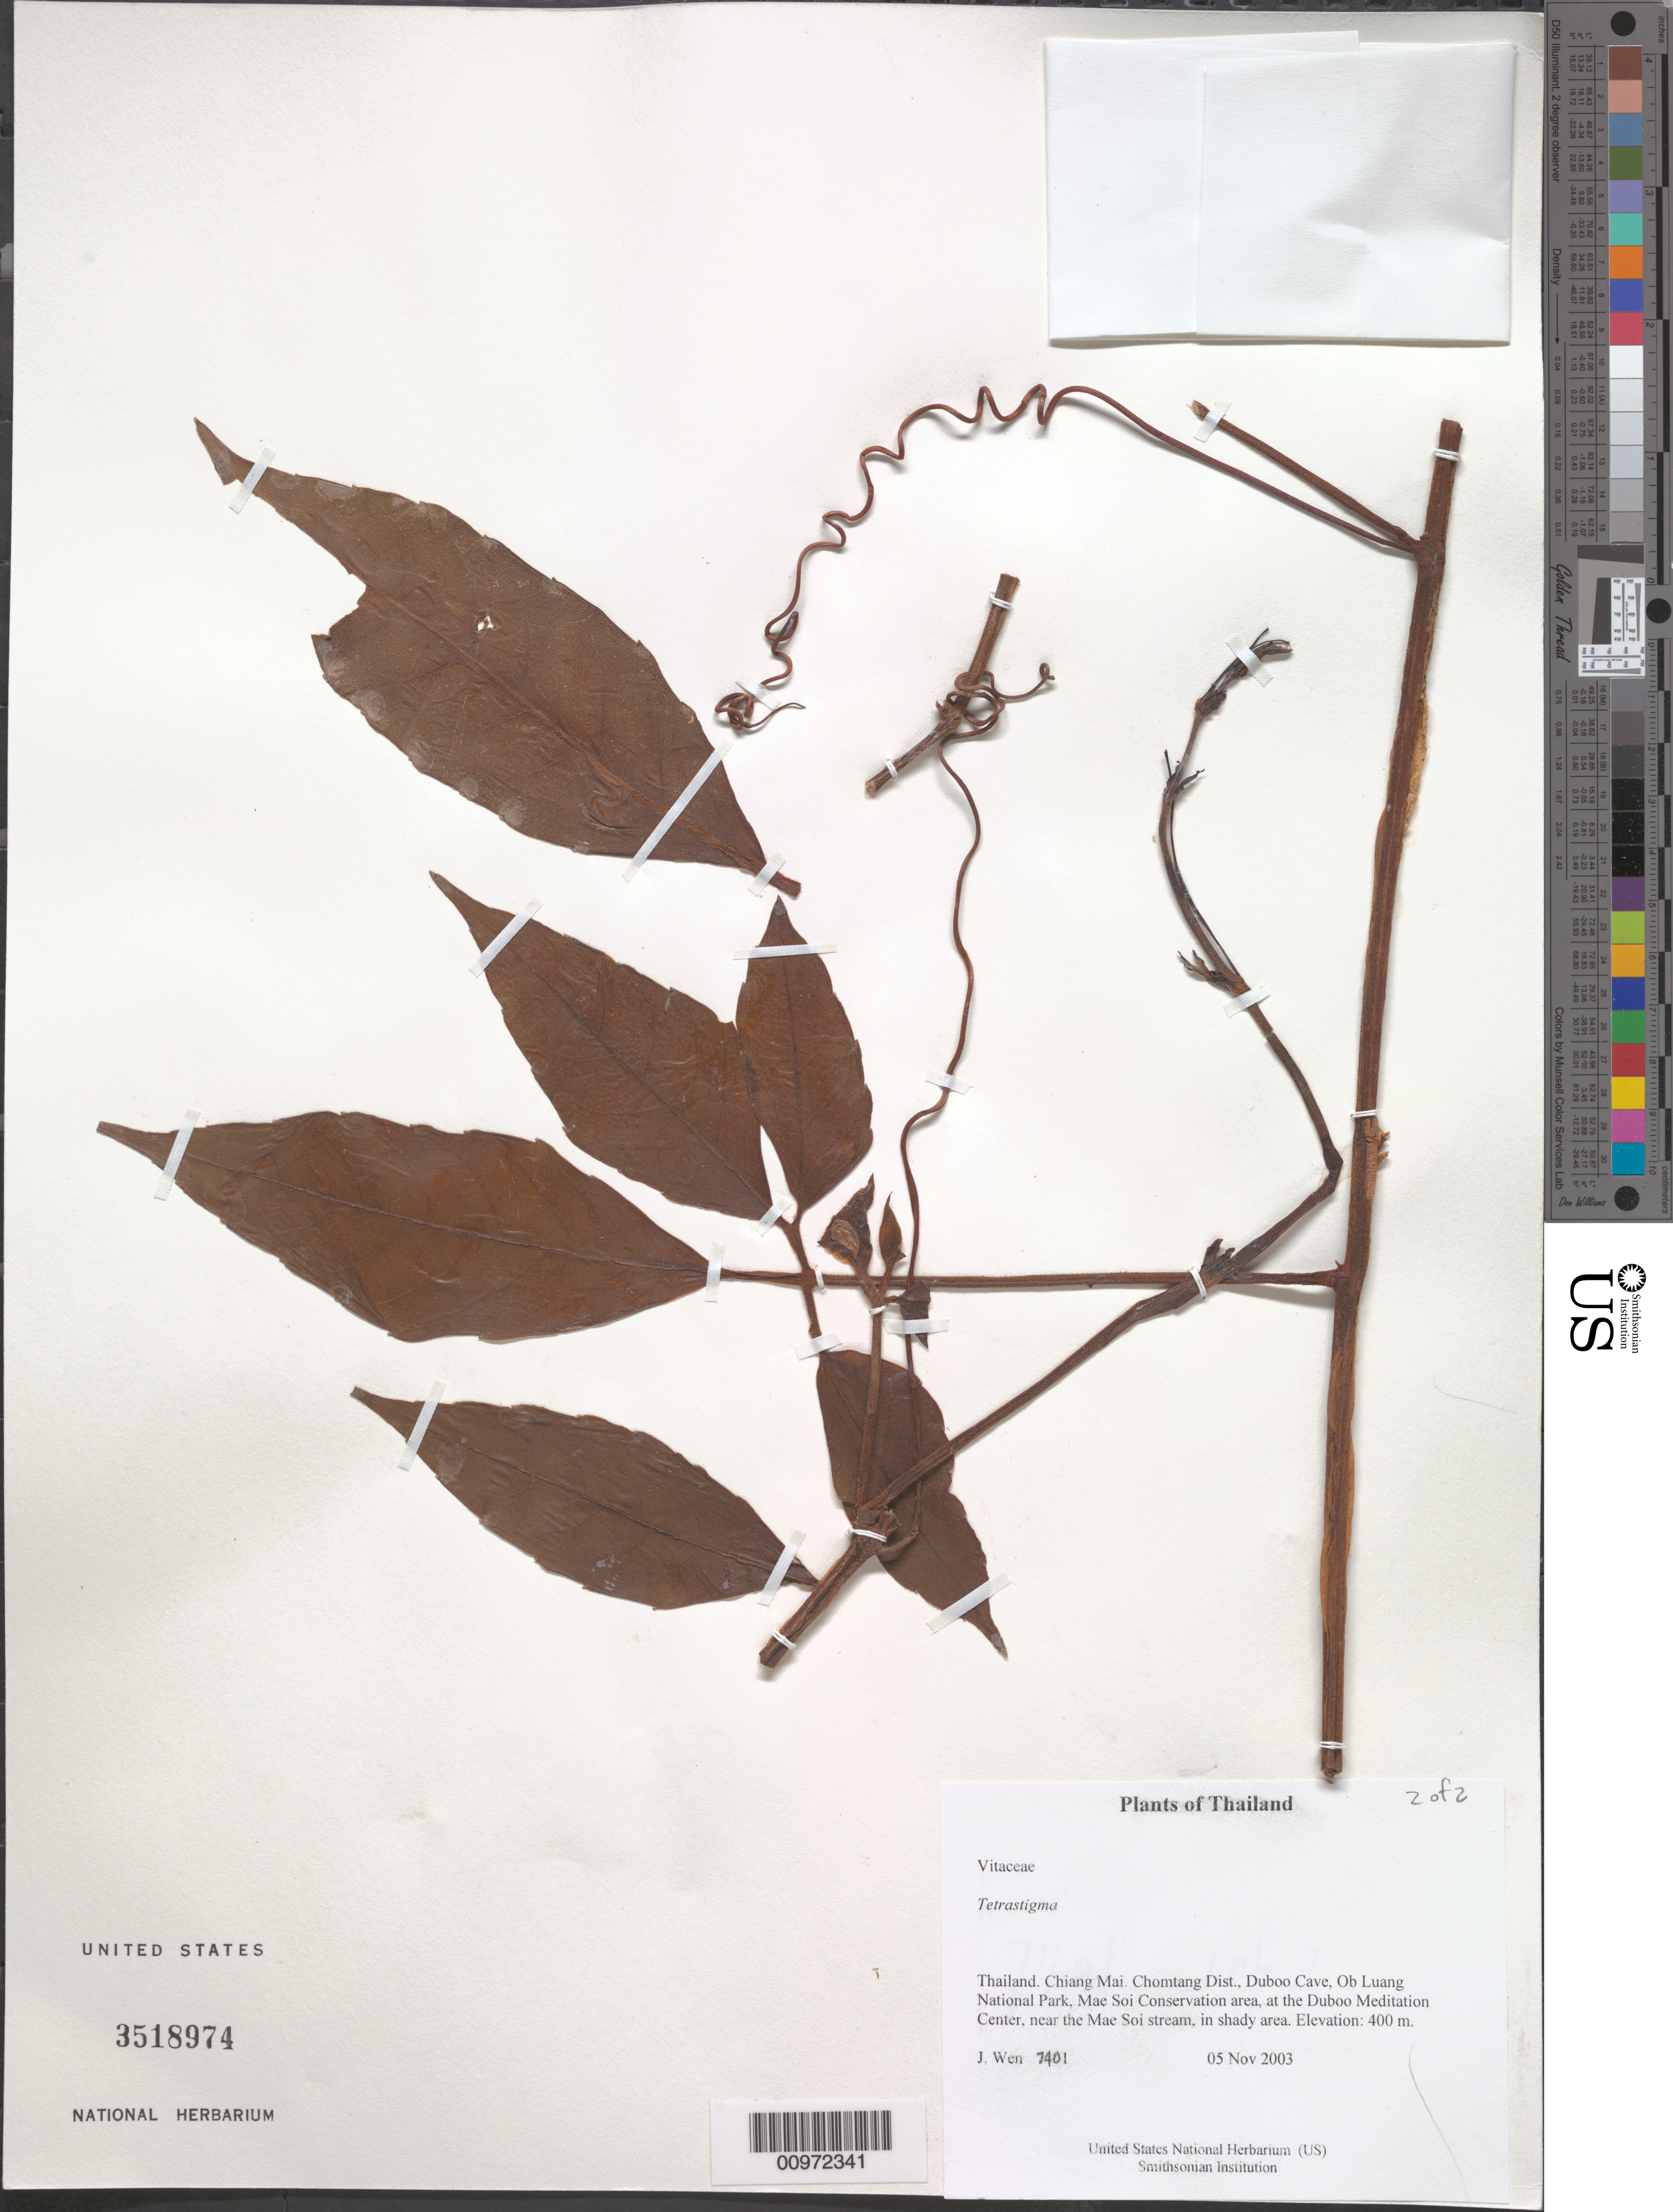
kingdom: Plantae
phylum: Tracheophyta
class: Magnoliopsida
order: Vitales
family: Vitaceae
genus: Tetrastigma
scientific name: Tetrastigma sp.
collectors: J. Wen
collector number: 7401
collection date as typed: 05 Nov 2003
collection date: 2003-11-05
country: Thailand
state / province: Chiang Mai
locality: Chomtang Dist., Duboo Cave, Ob Luang National Park, Mae Soi Conservation area, at the Duboo Meditation Center, near the Mae Soi stream, in shady area.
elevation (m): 400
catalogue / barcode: US 3518974